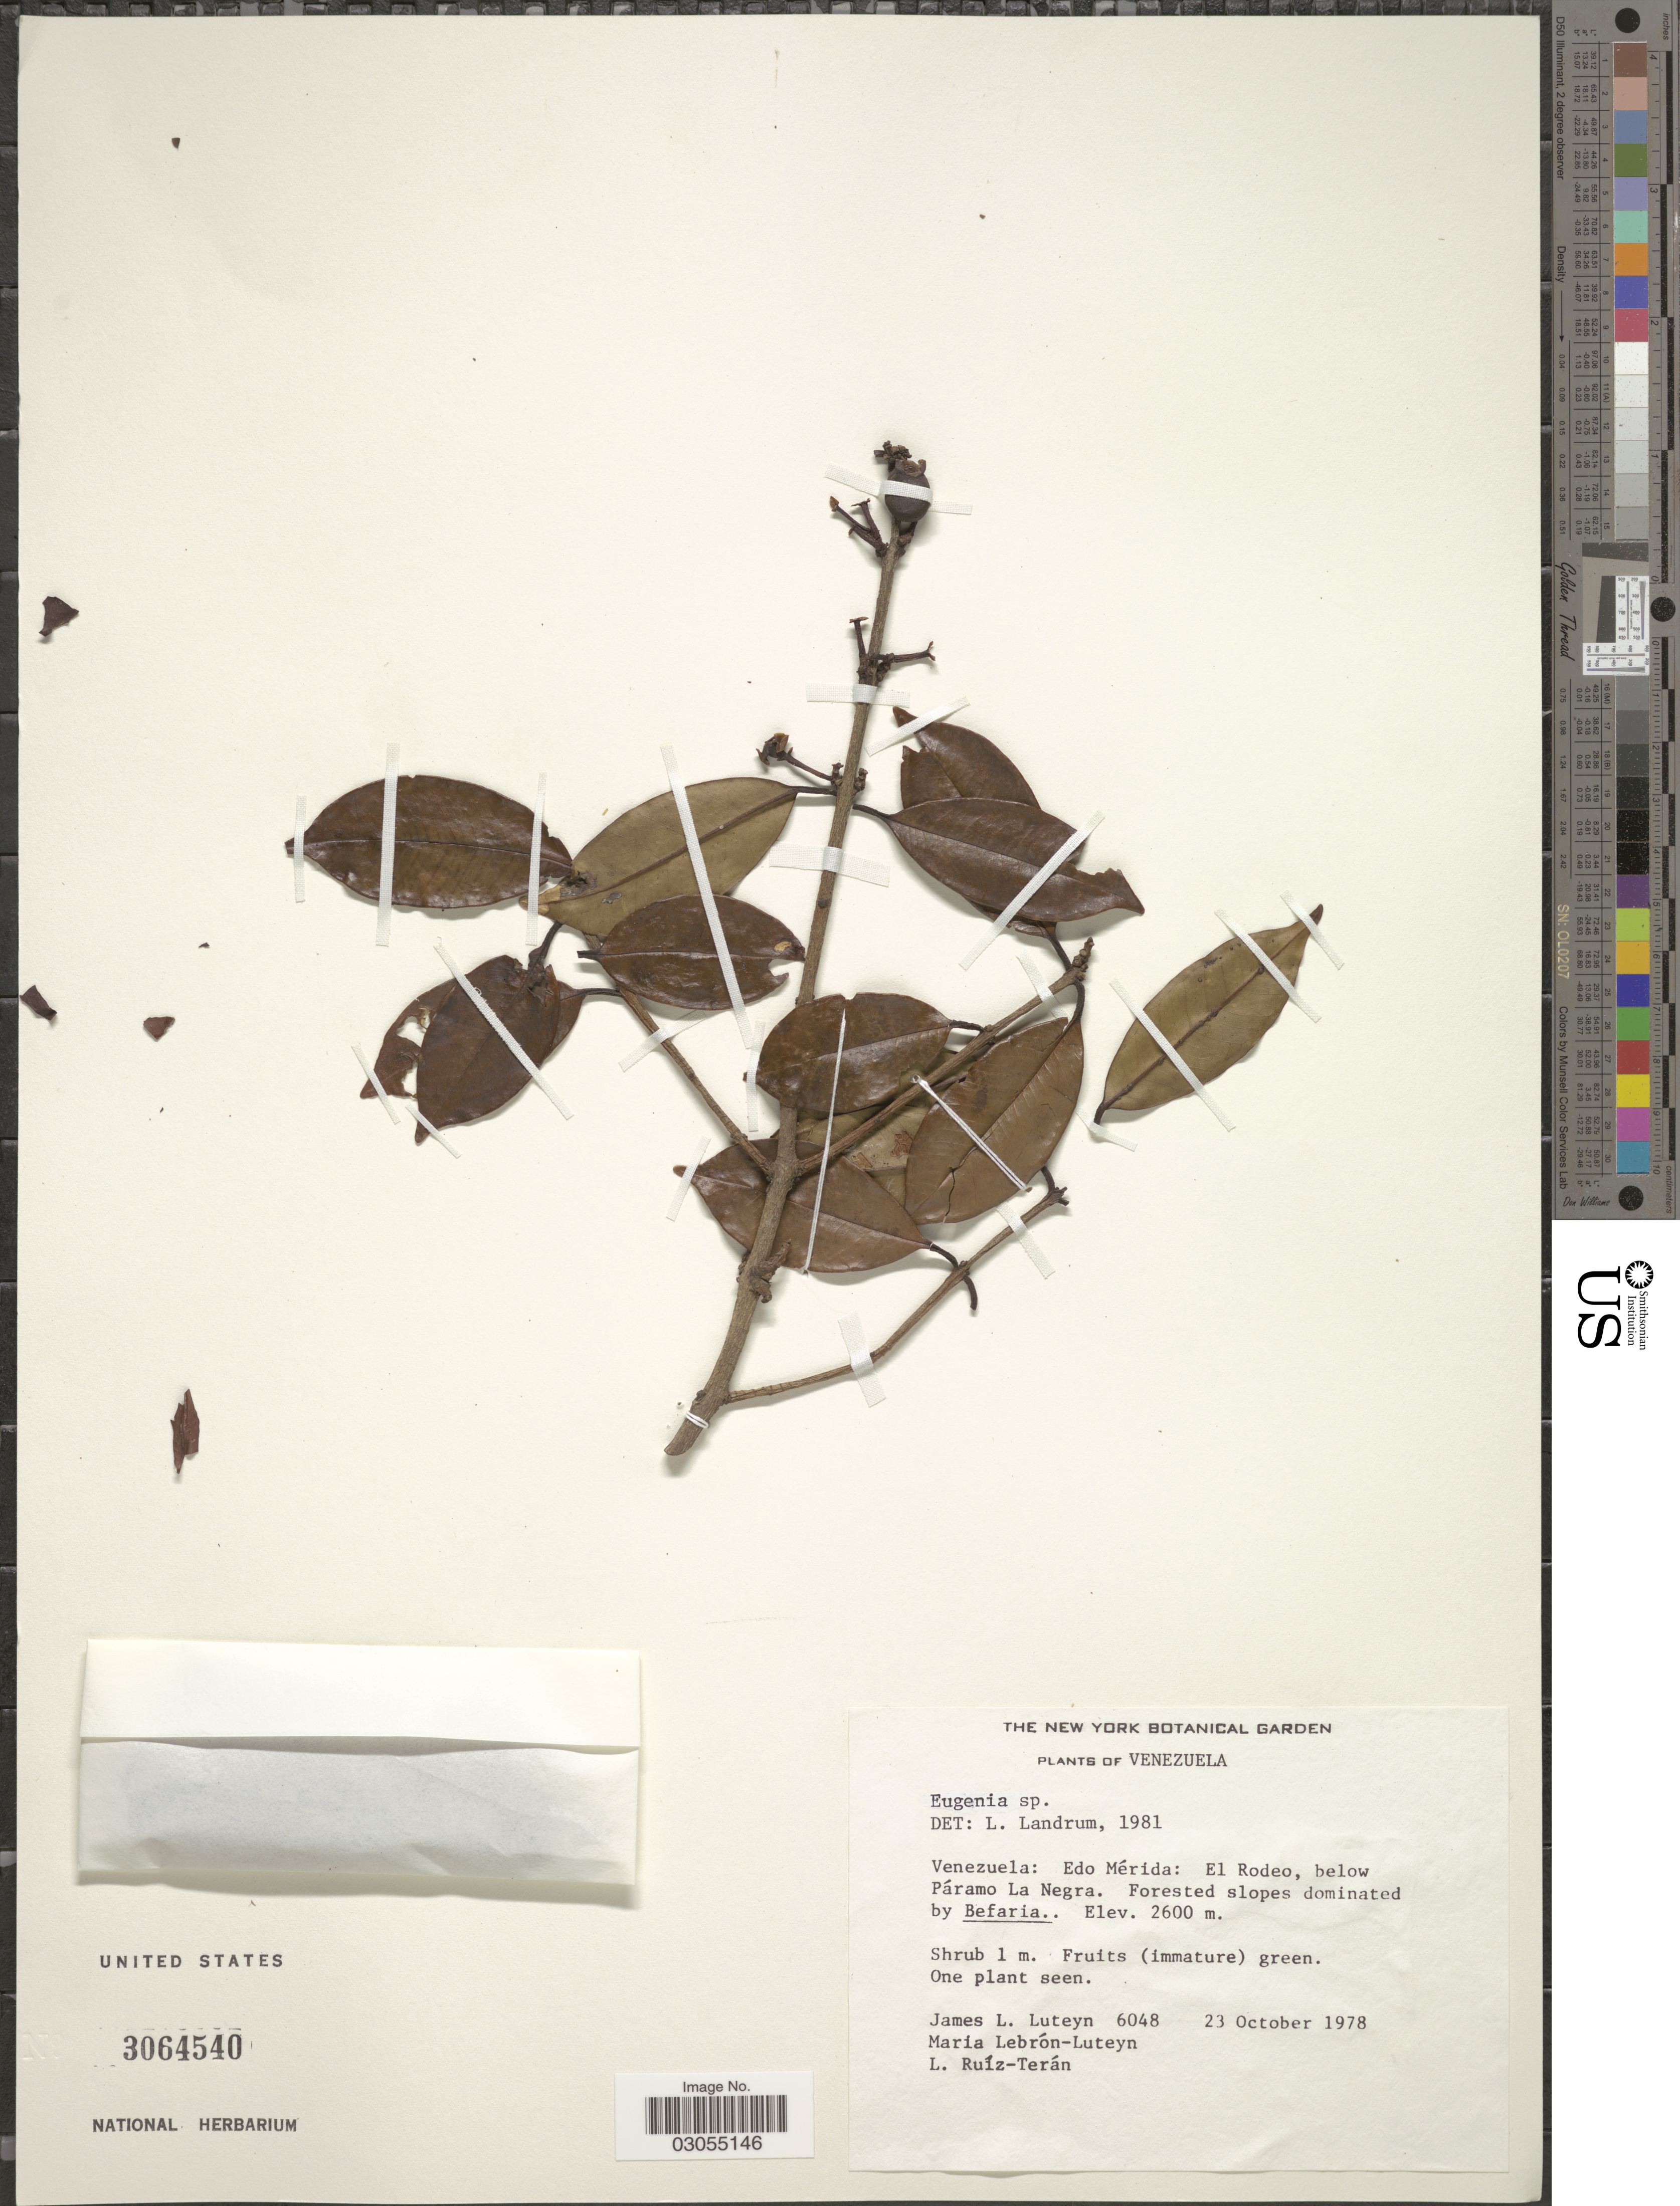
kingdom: Plantae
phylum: Tracheophyta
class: Magnoliopsida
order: Myrtales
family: Myrtaceae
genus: Eugenia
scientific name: Eugenia sp.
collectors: J. Luteyn, M. L. Lebrón-Luteyn & L. E. Ruíz-Terán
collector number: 6048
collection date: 1978-10-23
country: Venezuela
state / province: Mérida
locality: El Rodeo, below Páramo La Negra.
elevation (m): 2600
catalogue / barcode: US 3064540